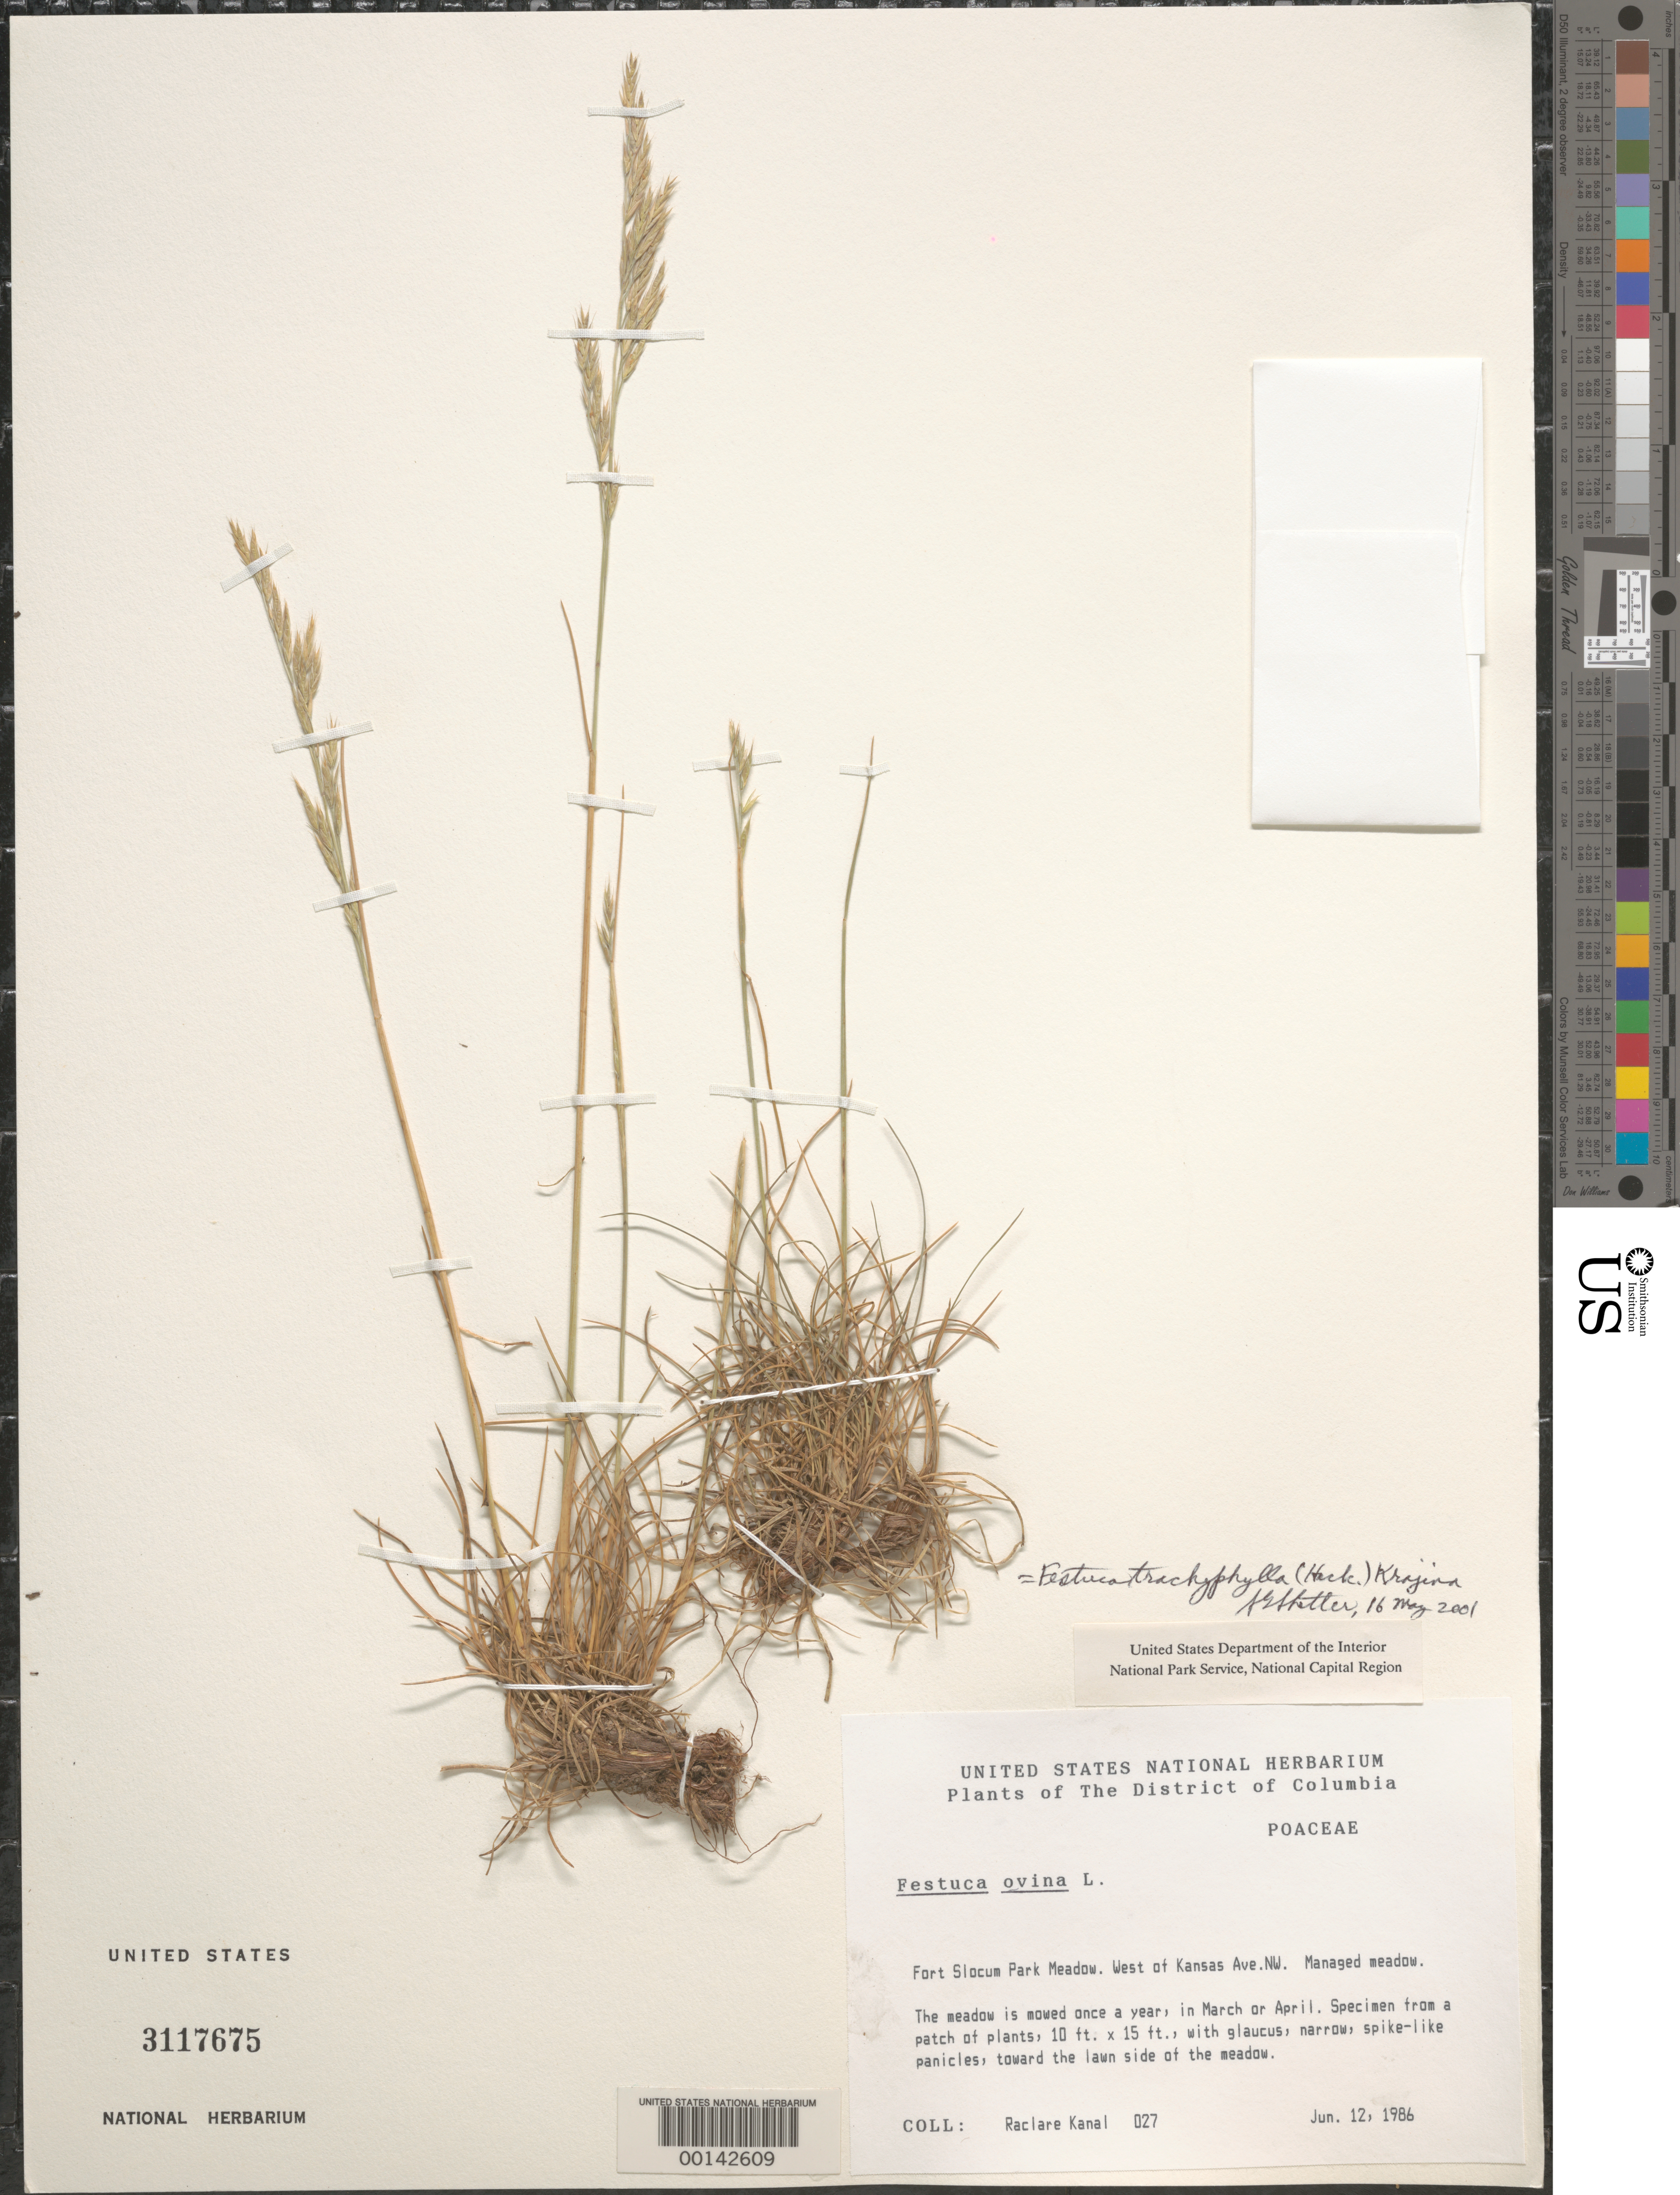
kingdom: Plantae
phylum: Tracheophyta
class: Liliopsida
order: Poales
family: Poaceae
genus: Festuca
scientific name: Festuca trachyphylla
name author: (Hack.) Krajina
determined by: Shetler, Stanwyn G., (US), NMNH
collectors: R. Kanal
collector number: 027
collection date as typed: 12 Jun 1986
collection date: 1986-06-12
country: United States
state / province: District of Columbia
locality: Fort Slocum Park meadow, west of Kansas Ave. NW.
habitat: Managed meadow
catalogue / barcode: US 3117675